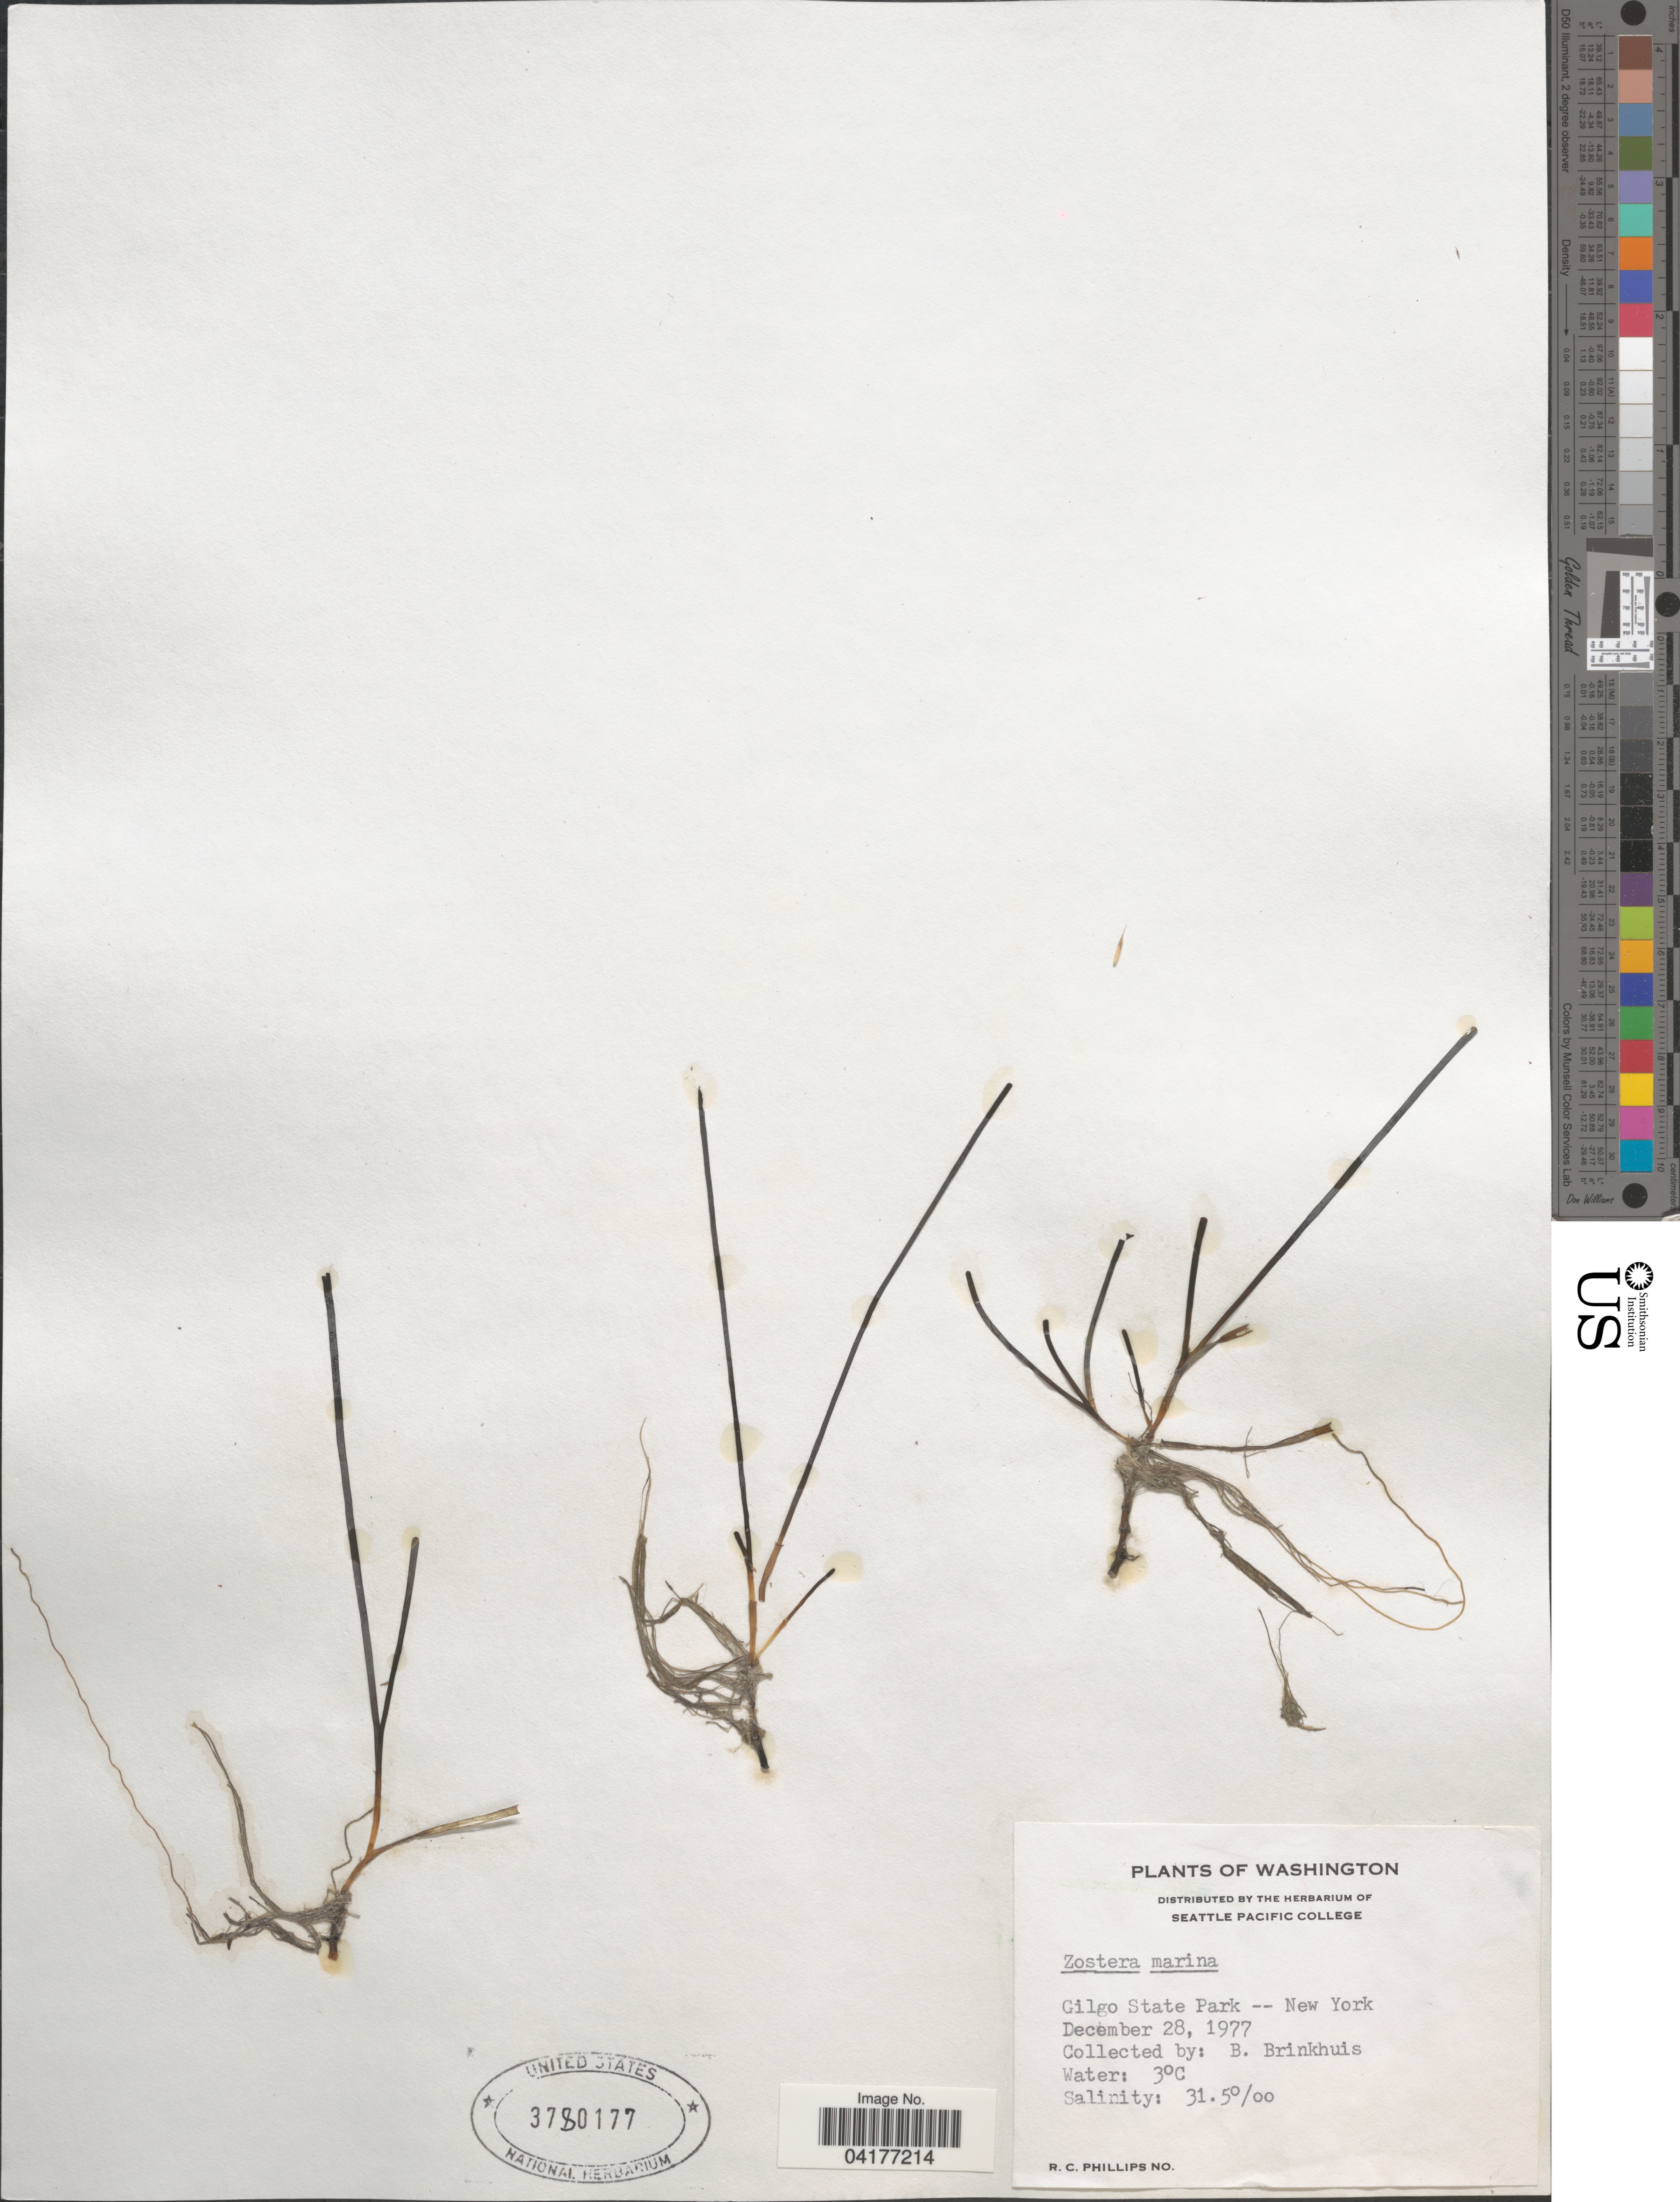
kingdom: Plantae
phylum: Tracheophyta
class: Liliopsida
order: Alismatales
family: Zosteraceae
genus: Zostera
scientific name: Zostera marina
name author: L.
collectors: B. Brinkhuis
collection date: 1977-12-28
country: United States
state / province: New York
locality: Gilgo State Park.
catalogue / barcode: US 3780177